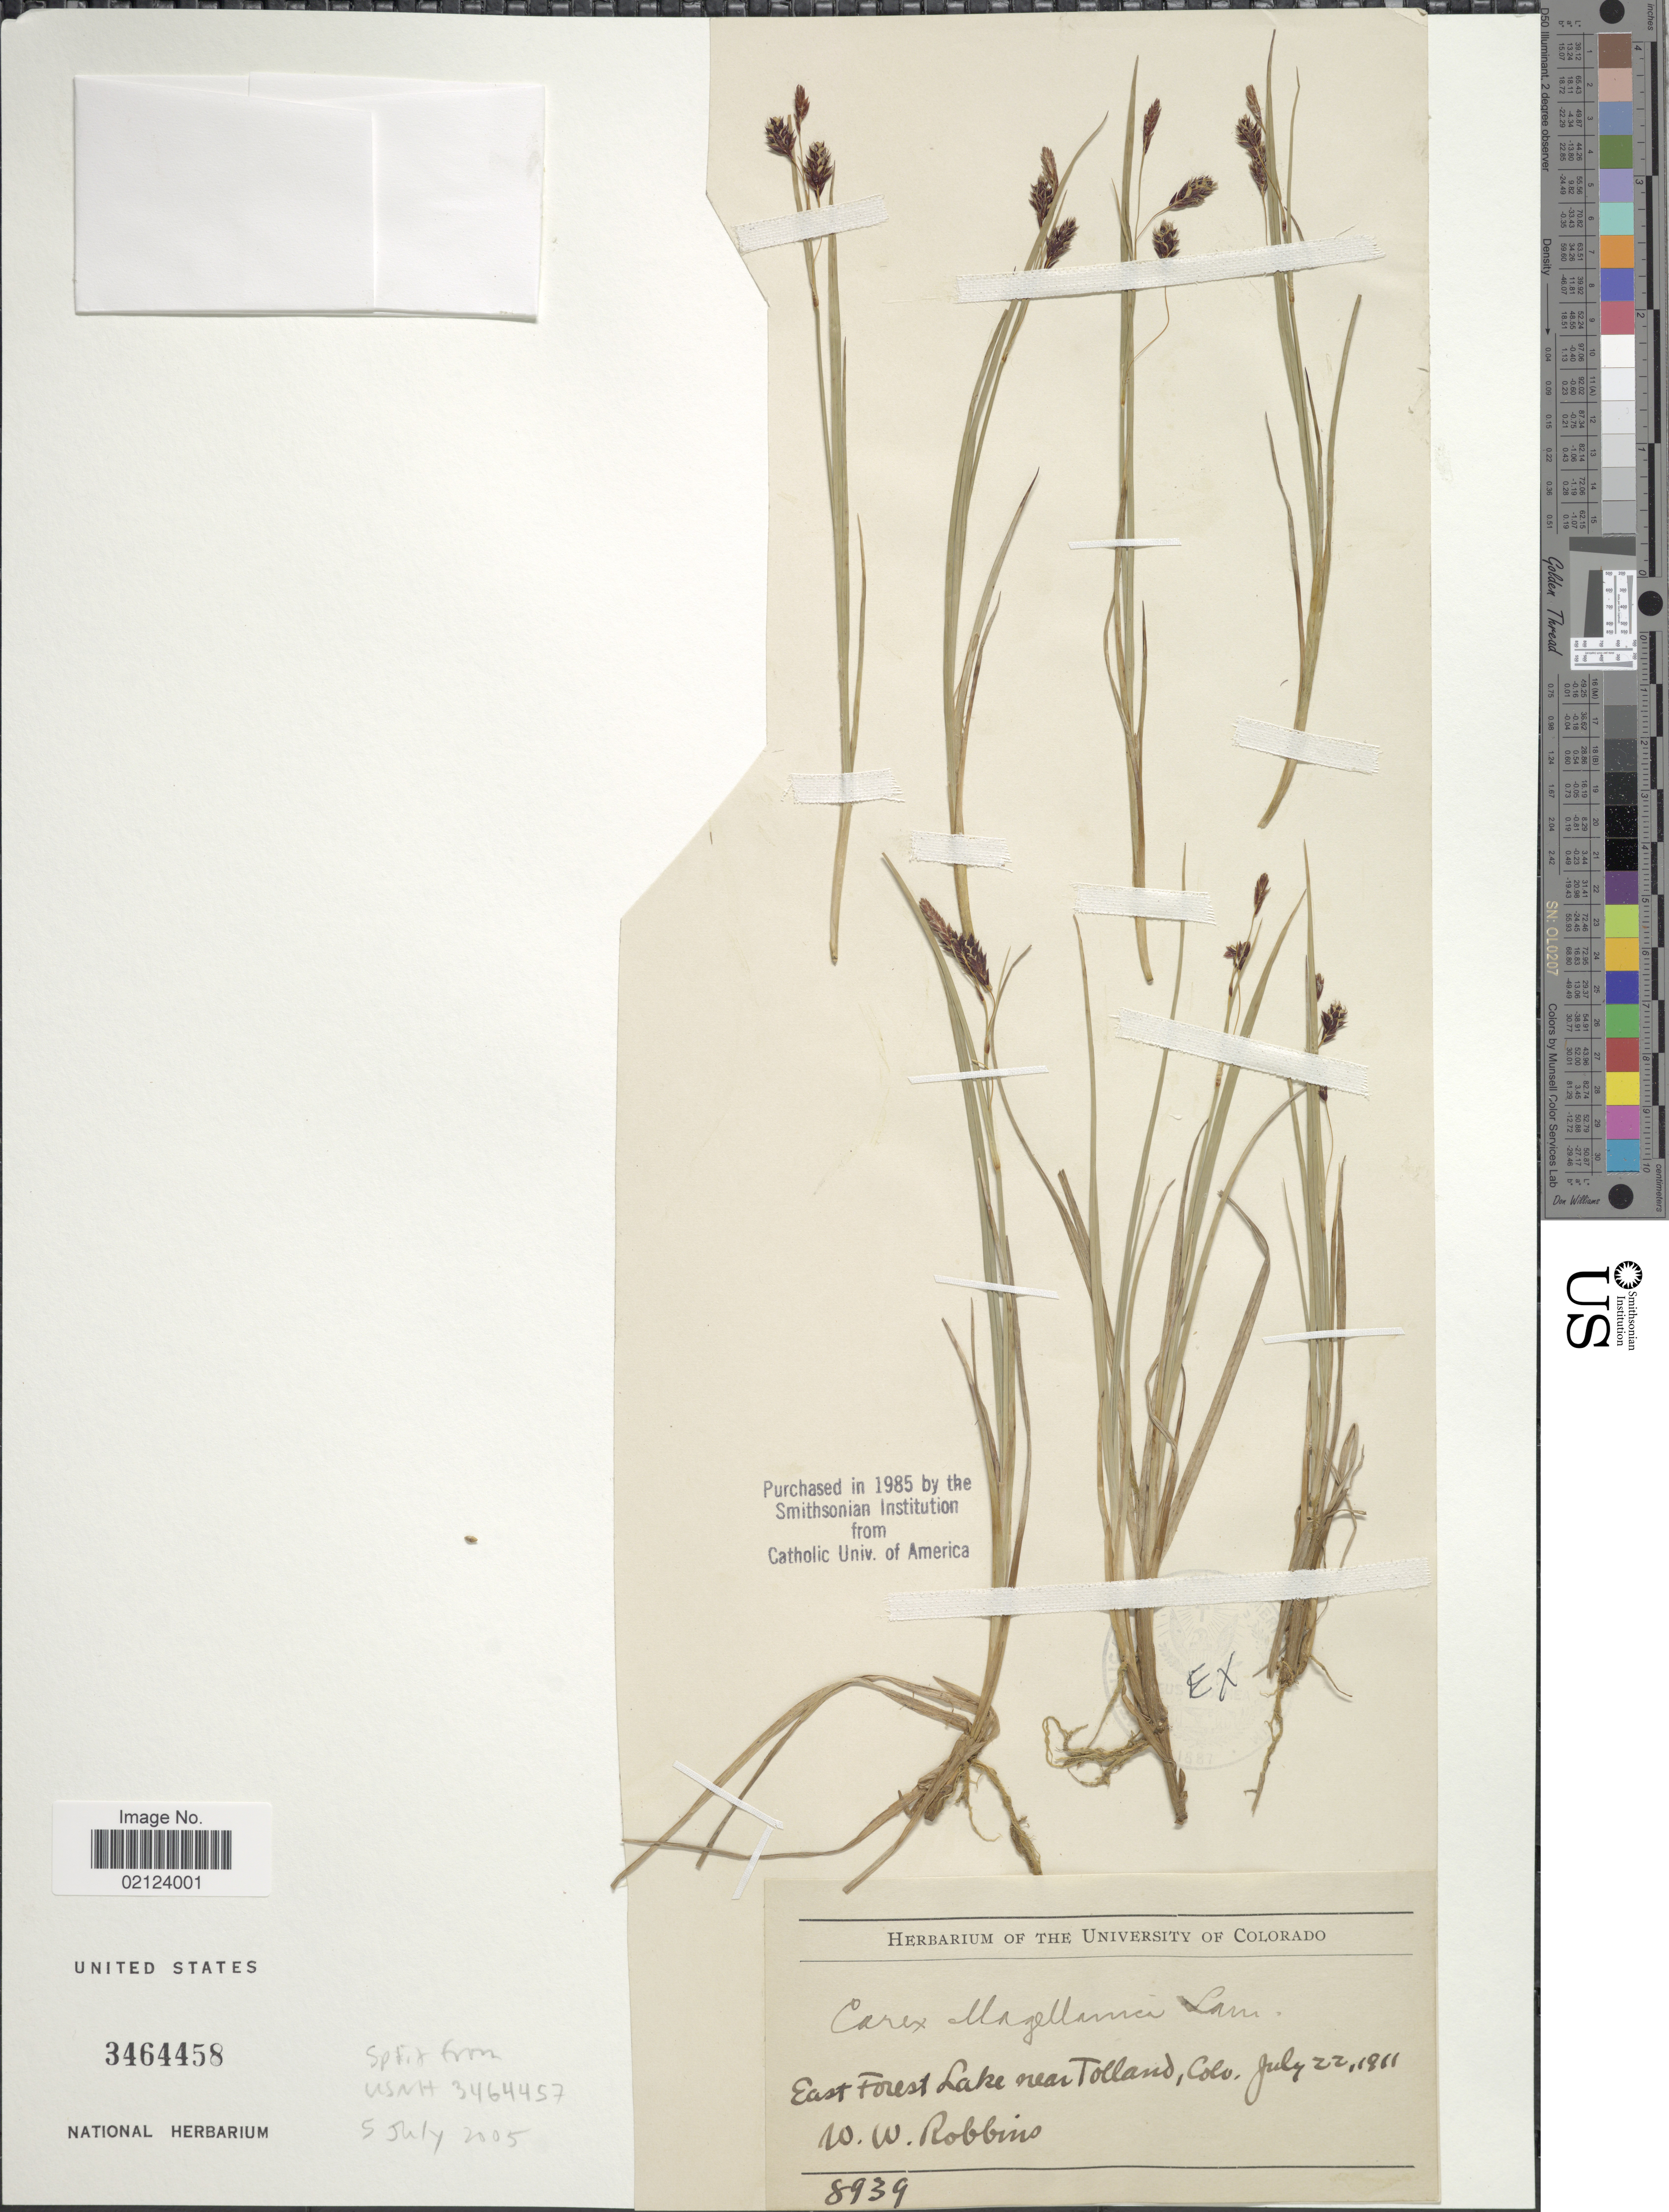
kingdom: Plantae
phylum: Tracheophyta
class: Liliopsida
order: Poales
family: Cyperaceae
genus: Carex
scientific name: Carex magellanica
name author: Lam.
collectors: W. Robbins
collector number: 8939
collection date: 1911-07-22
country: United States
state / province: Colorado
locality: East Forest Lake near Tolland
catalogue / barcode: US 3464458